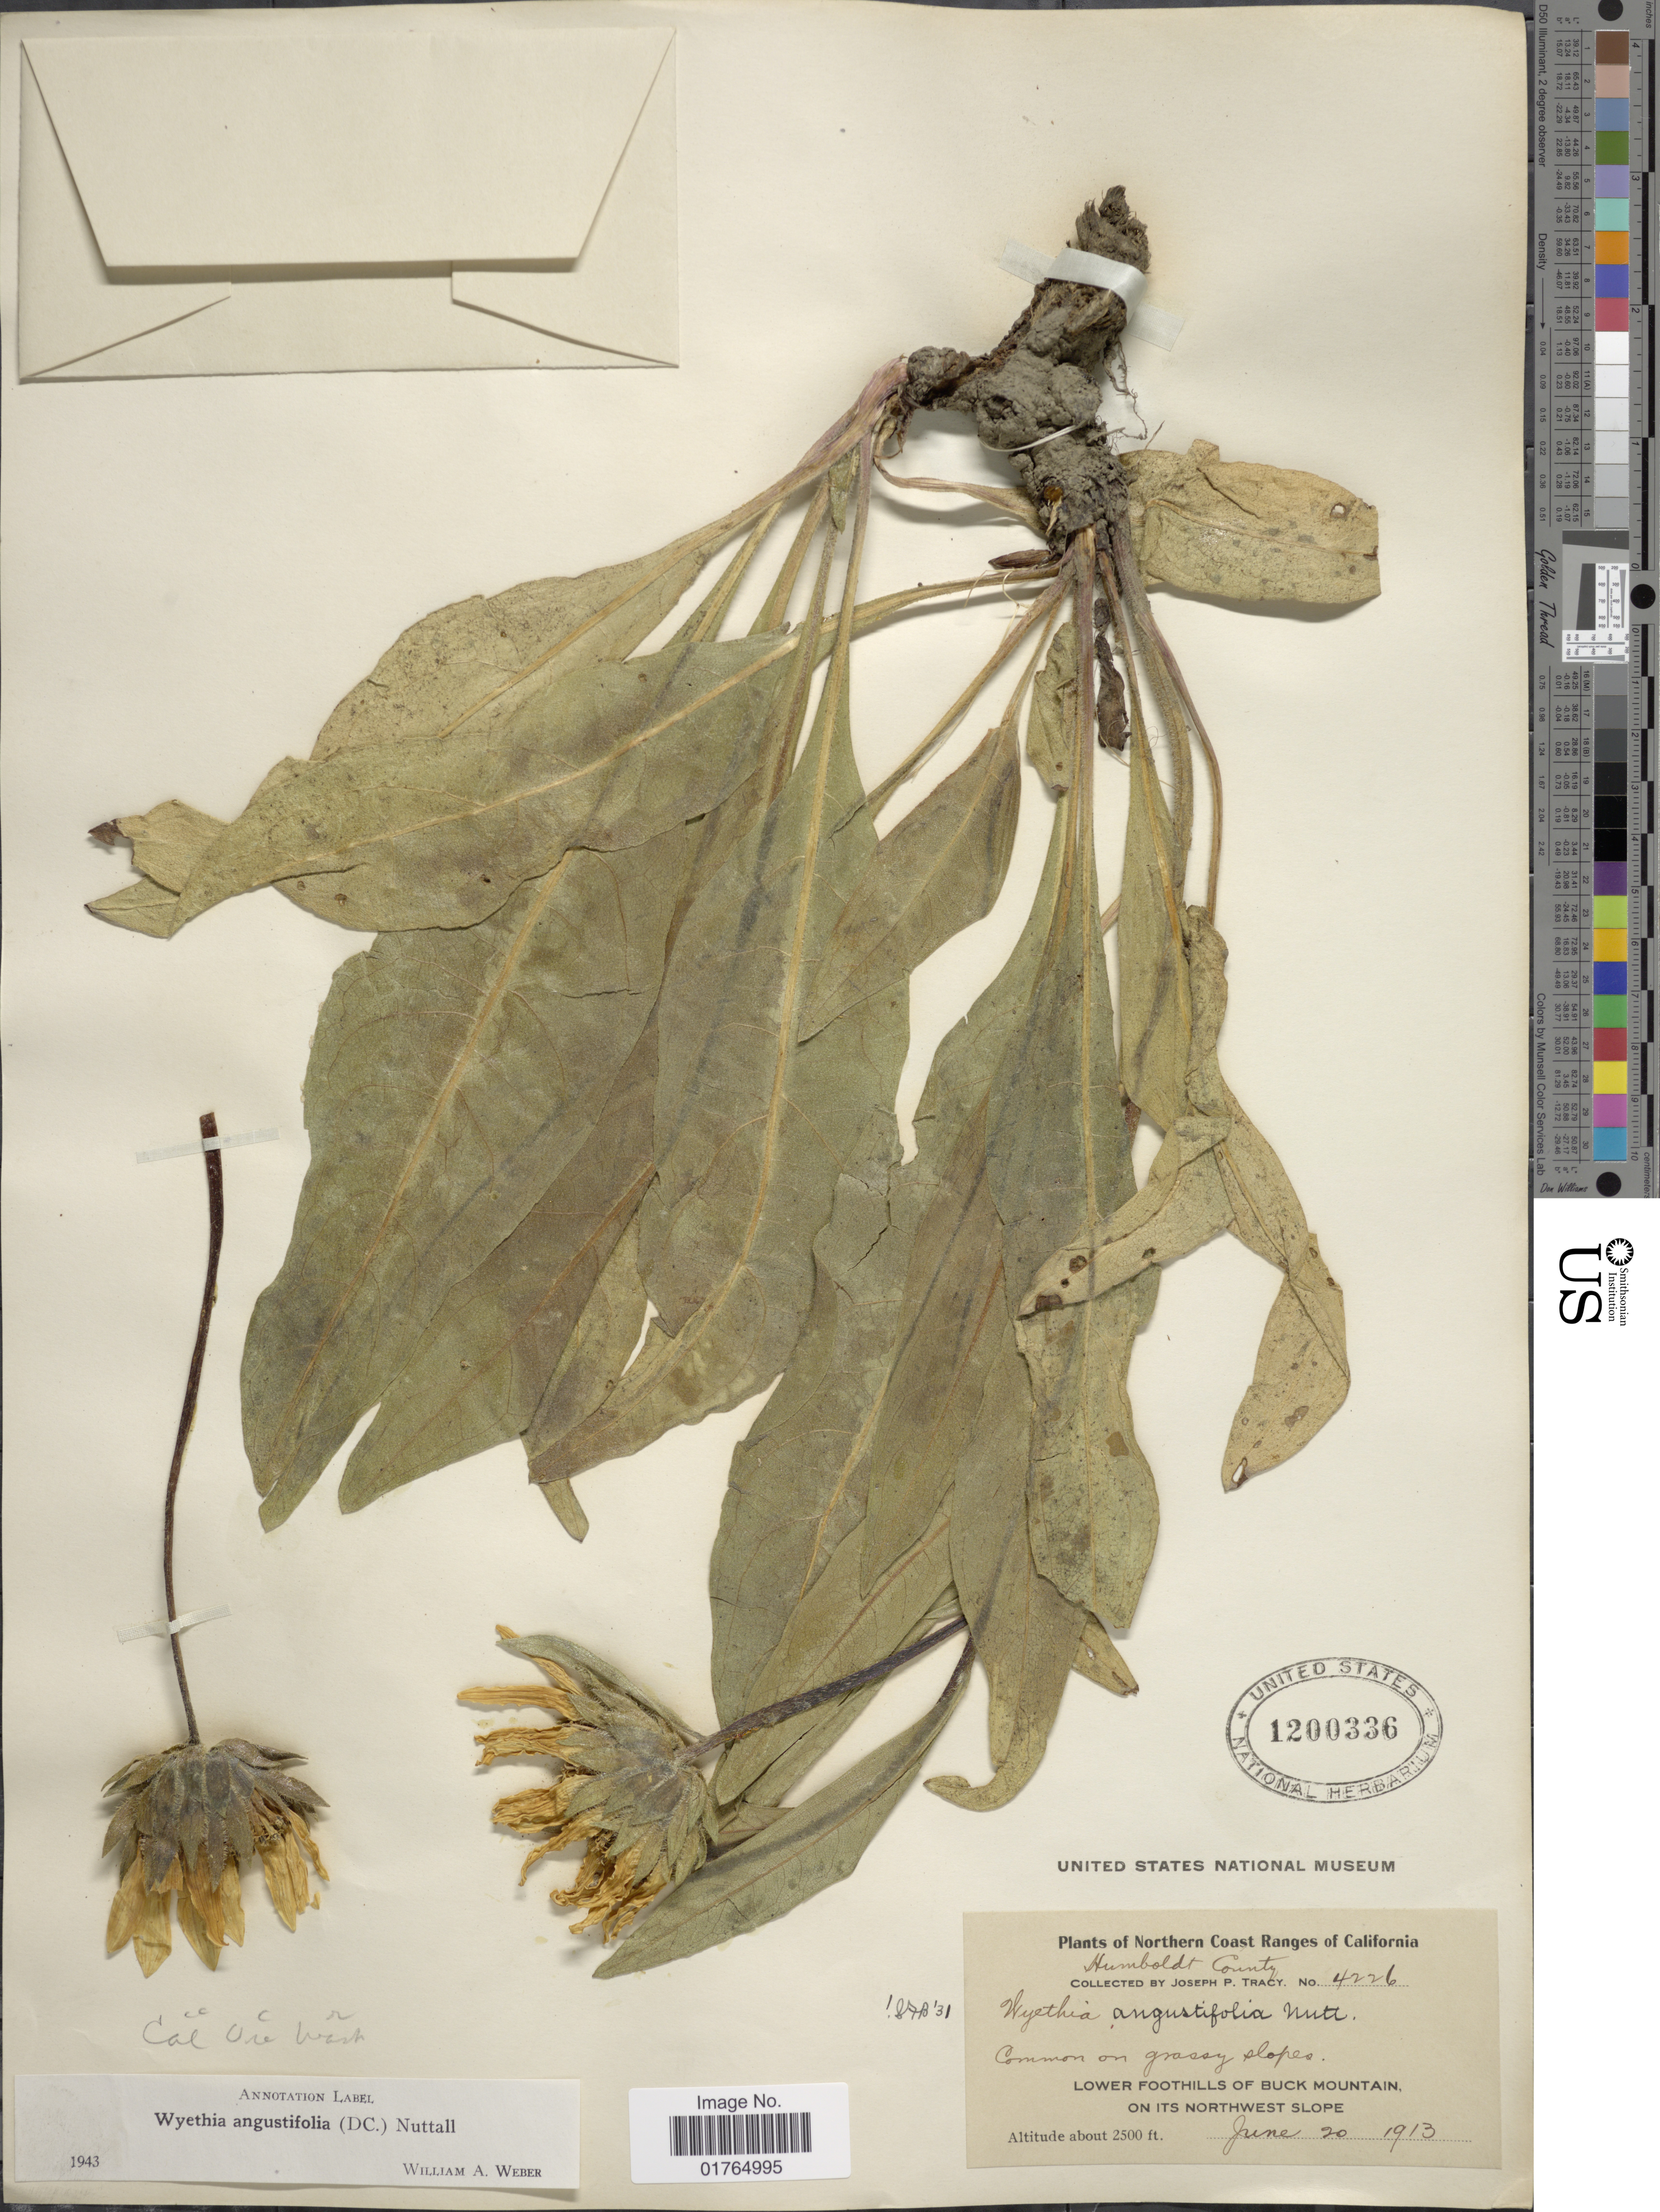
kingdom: Plantae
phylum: Tracheophyta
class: Magnoliopsida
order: Asterales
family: Asteraceae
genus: Wyethia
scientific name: Wyethia angustifolia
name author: (DC.) Nutt.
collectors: J. Tracy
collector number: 4226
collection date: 1913-06-20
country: United States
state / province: California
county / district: Humboldt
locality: Northern Coast Ranges, Humboldt County, lower foothills of Buck Mountain, on its northwest slope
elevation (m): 762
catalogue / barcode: US 1200336